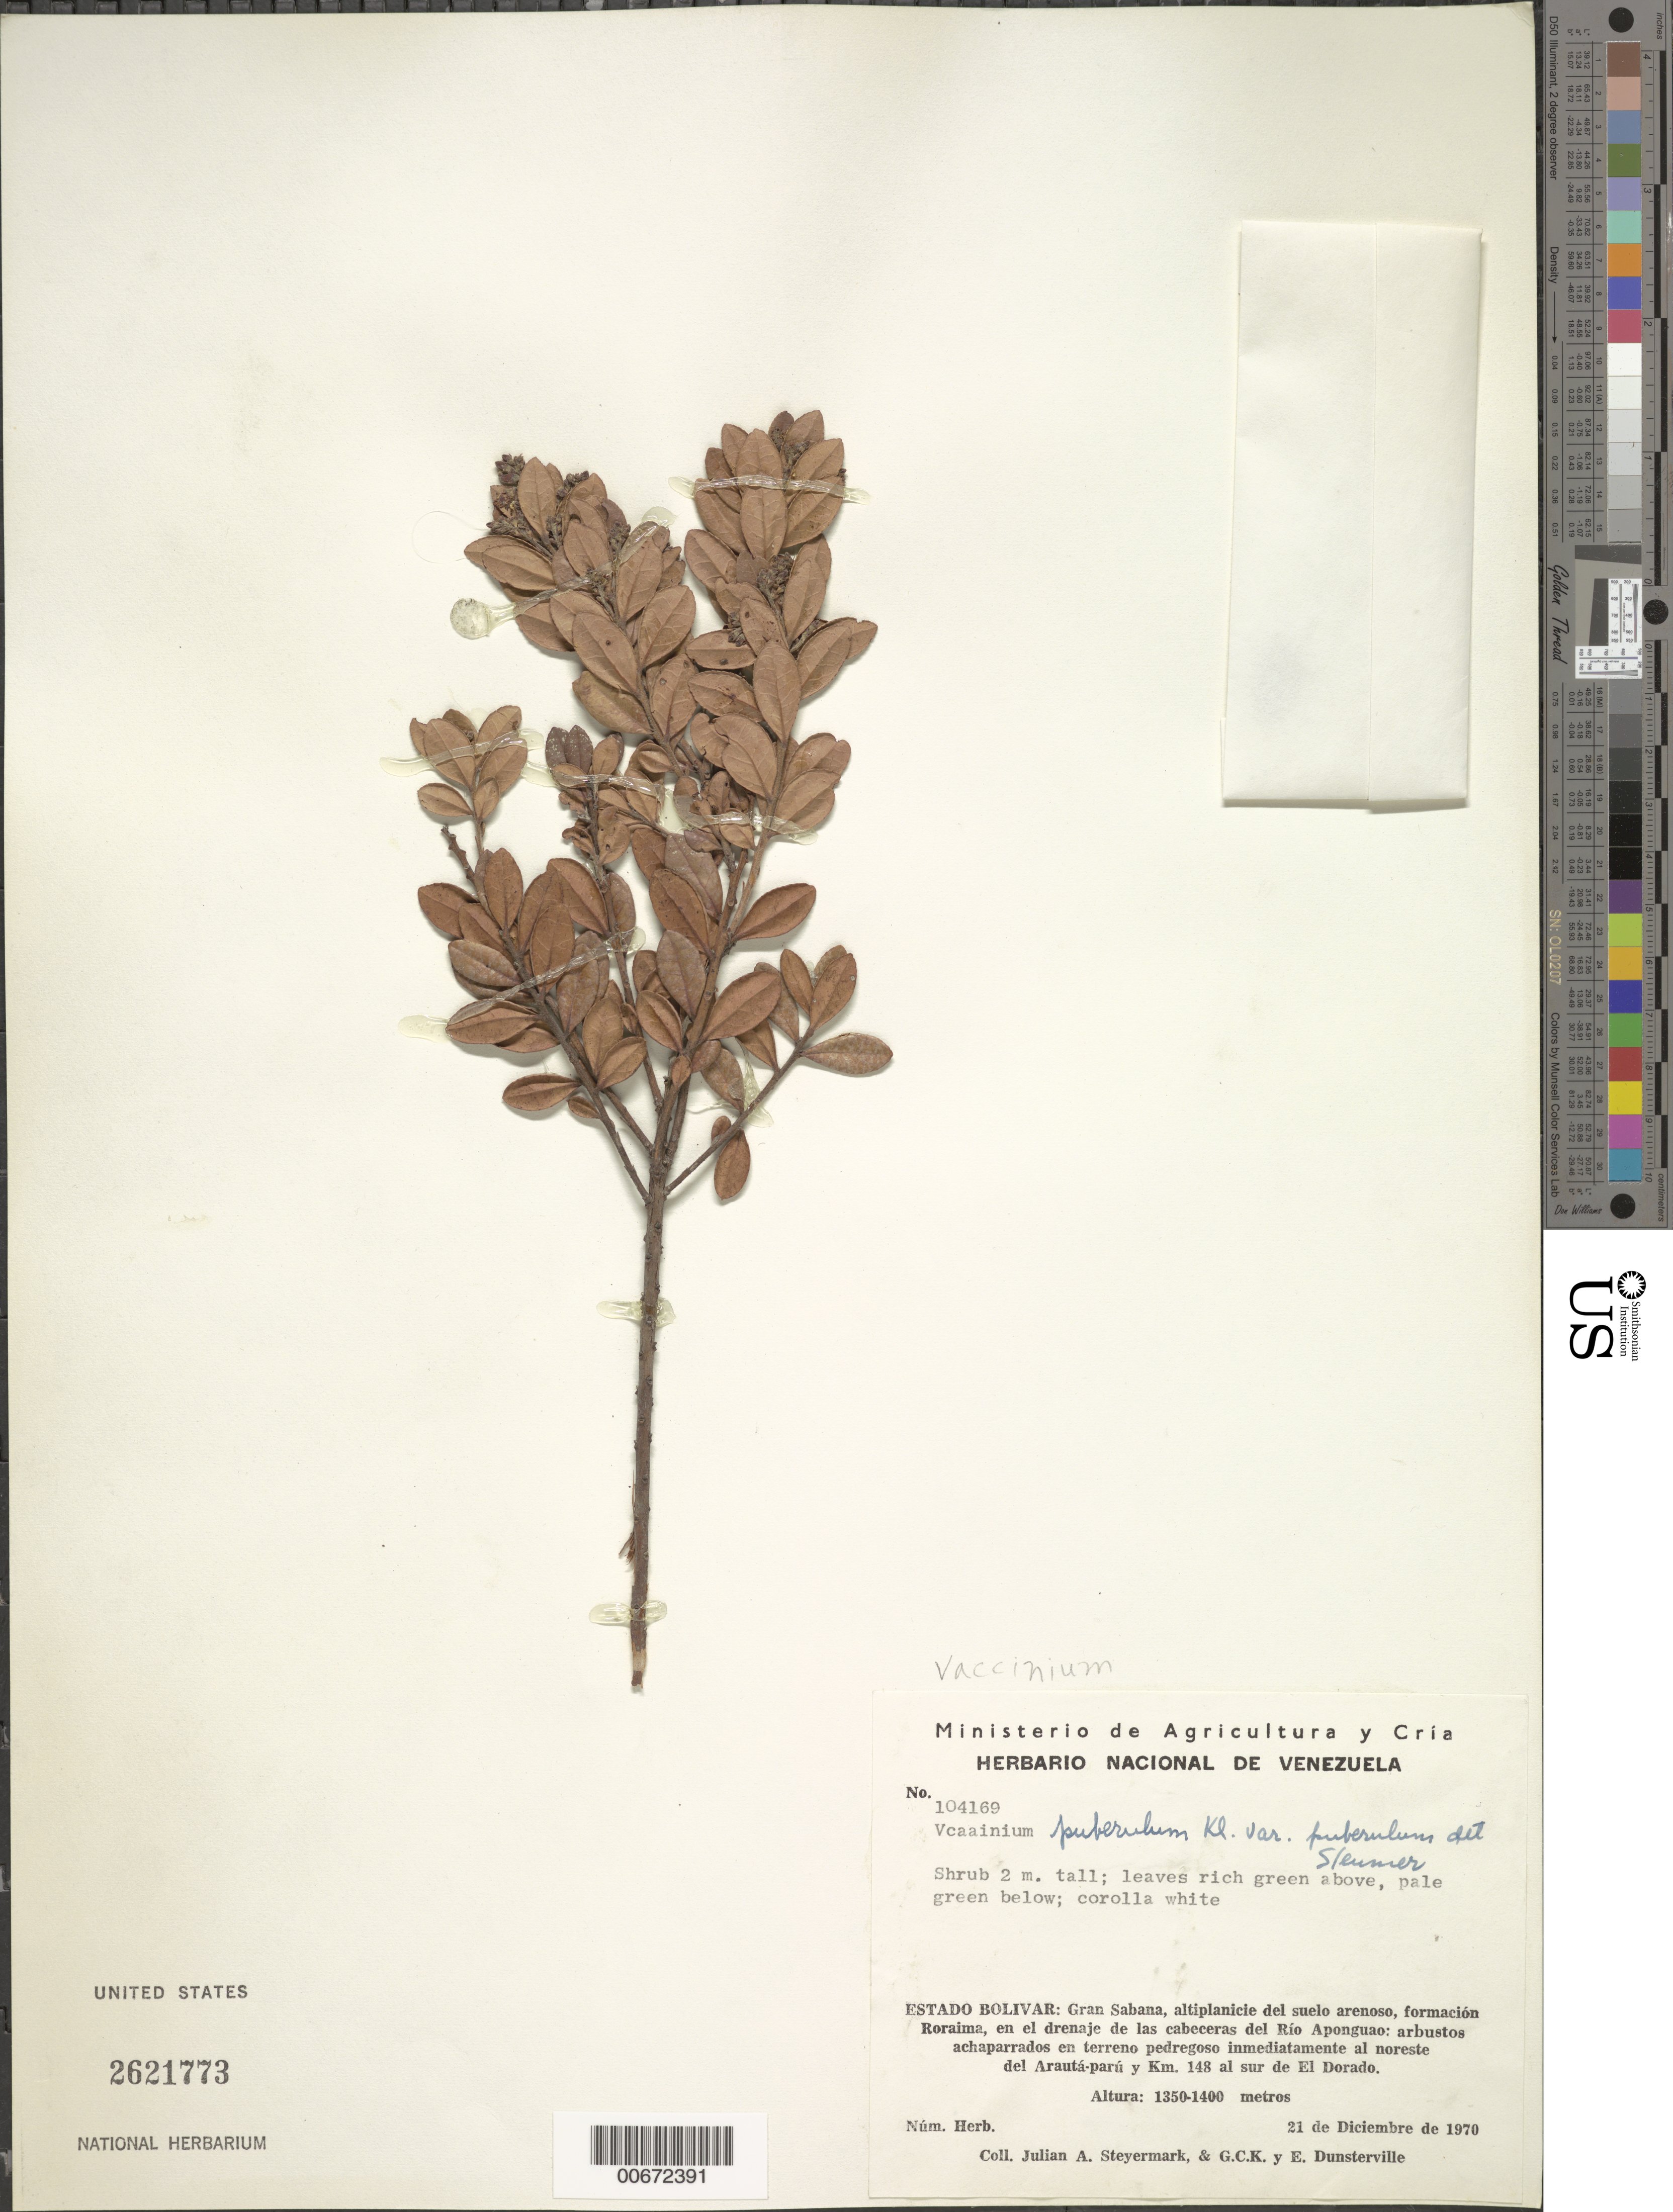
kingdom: Plantae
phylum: Tracheophyta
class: Magnoliopsida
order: Ericales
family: Ericaceae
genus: Vaccinium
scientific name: Vaccinium puberulum var. puberulum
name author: Klotzsch ex Meisn.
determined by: Sleumer, H. O.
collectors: J. Steyermark, G. C. K. Dunsterville & E. Dunsterville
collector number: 104169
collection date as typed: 21-Dec-70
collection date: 1970-12-21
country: Venezuela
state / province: Bolívar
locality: Gran Sabana, formacion Roraima, Río Aponguao; a lo largo del Arautá-parú, alrededores del km 148 al sur de El Dorado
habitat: Arbustos achaparrados en terreno pedregoso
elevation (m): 1350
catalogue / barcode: US 2621773